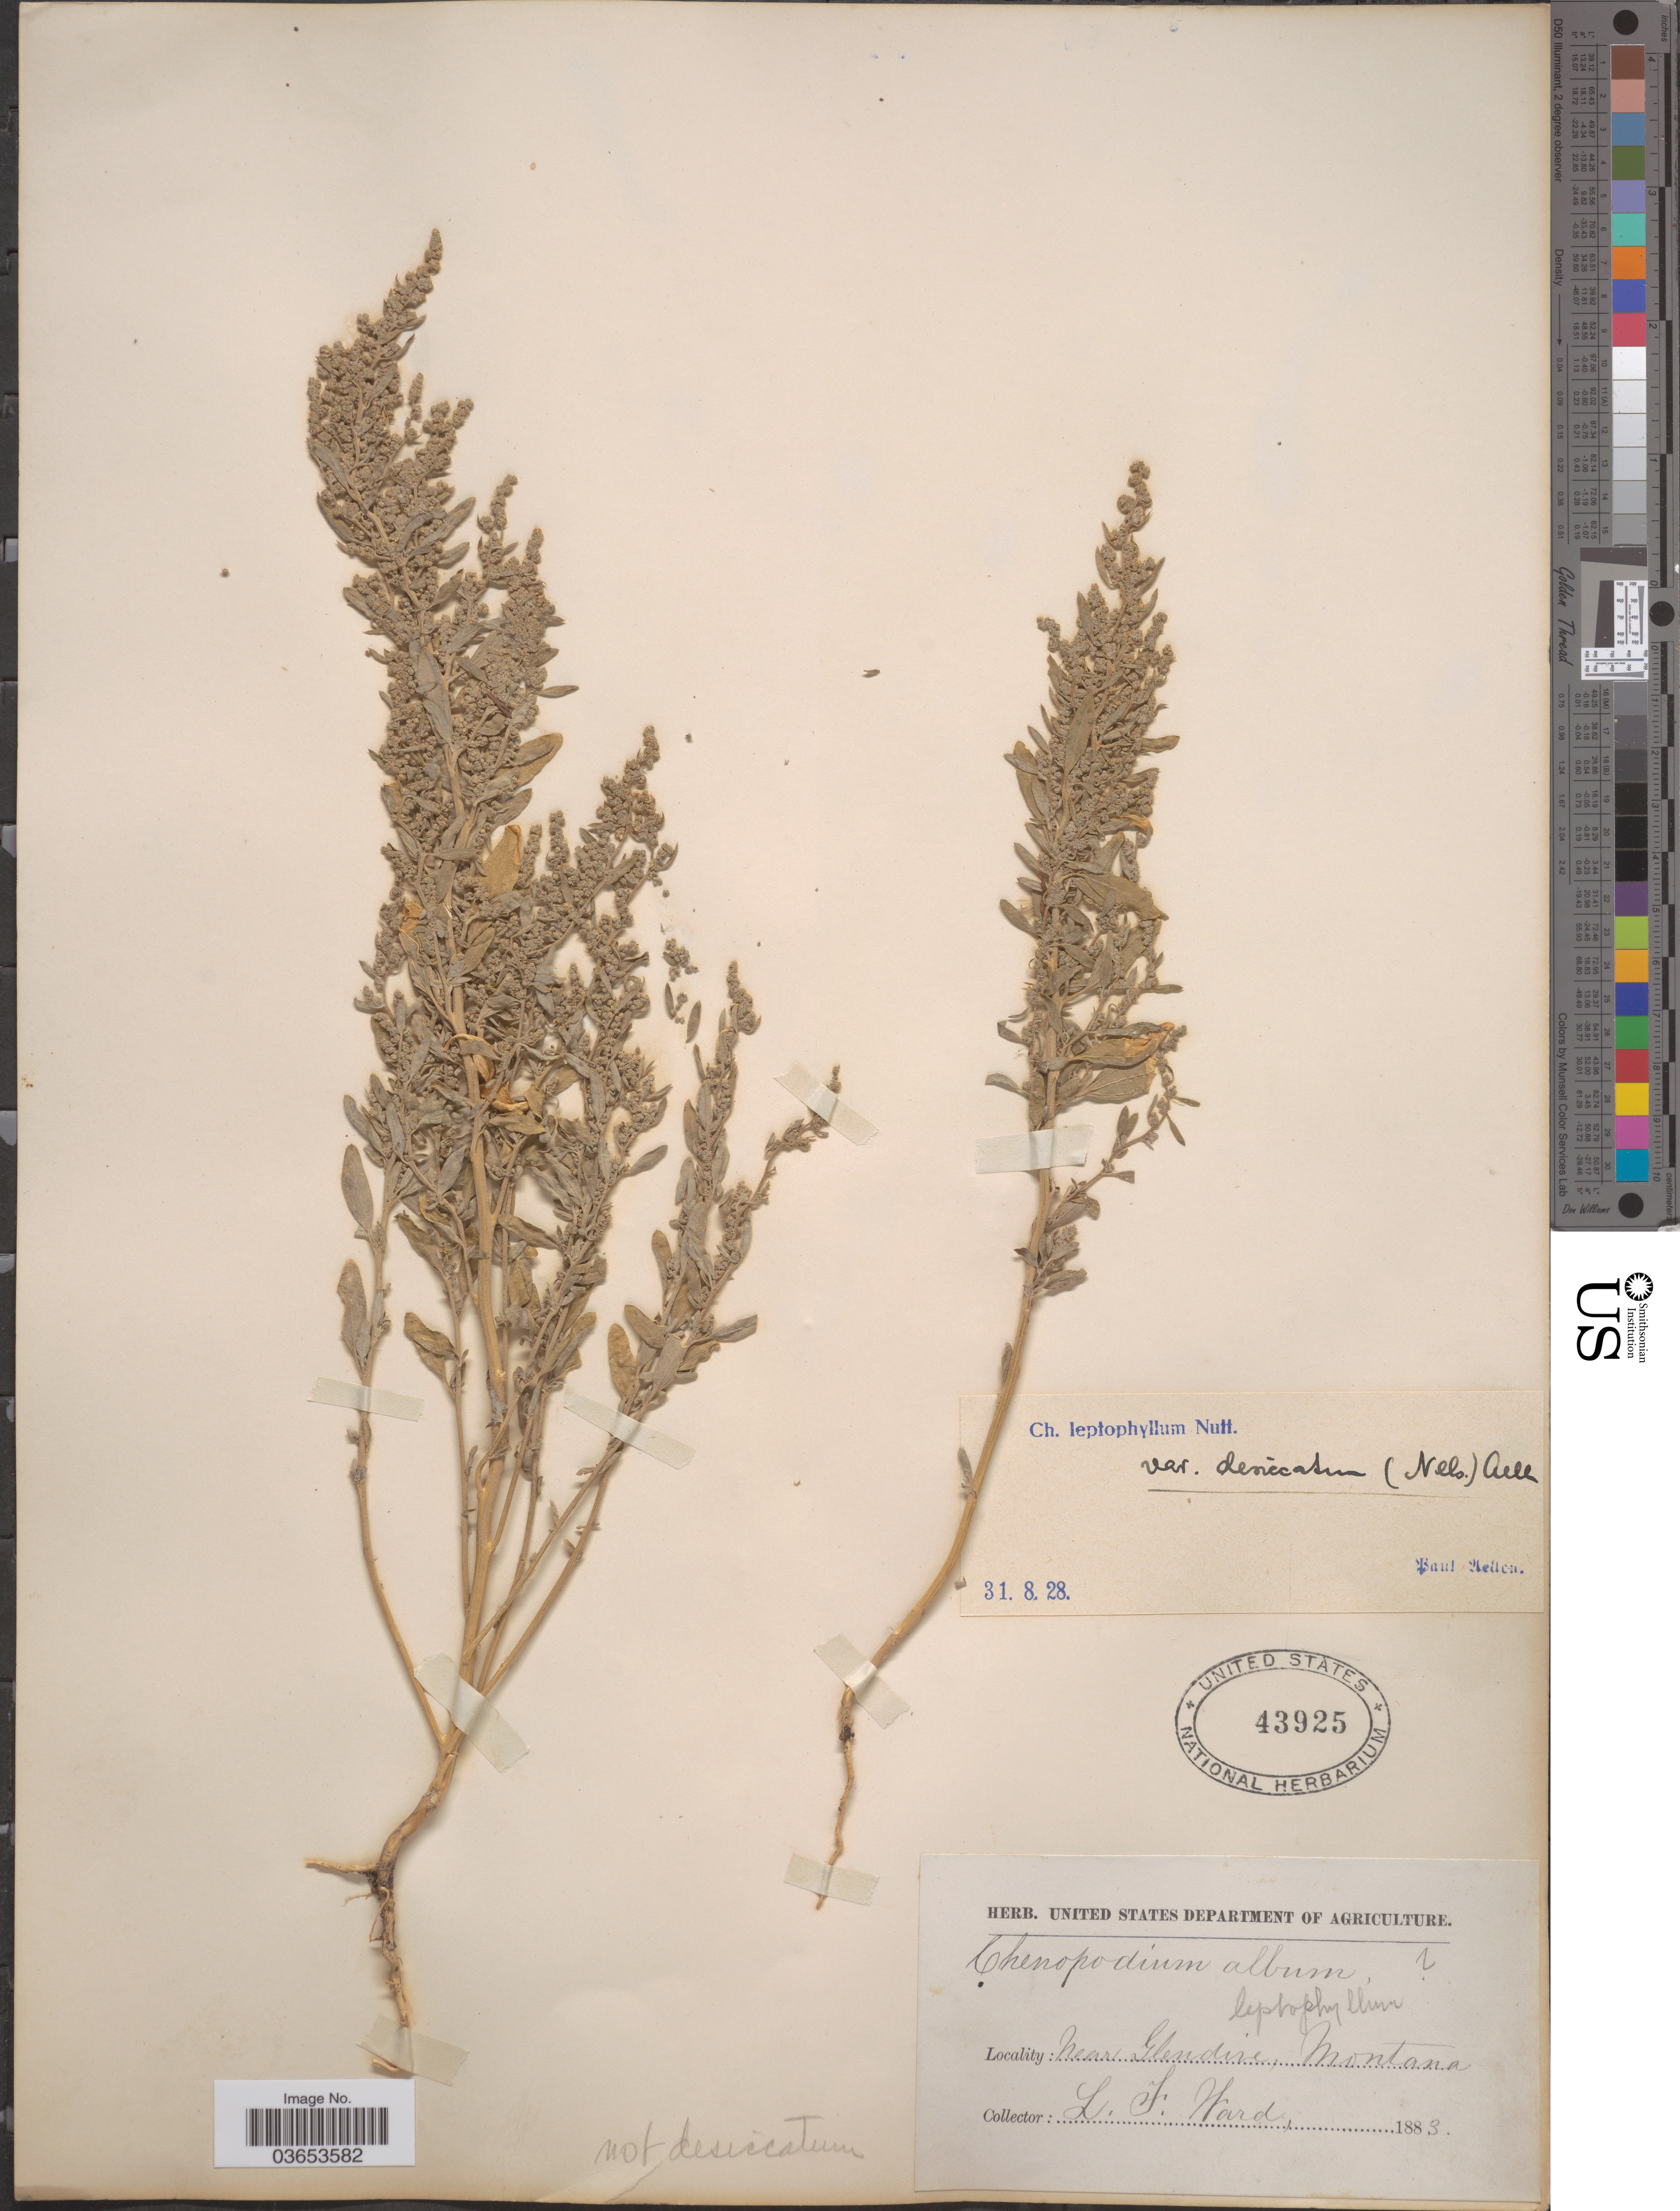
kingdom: Plantae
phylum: Tracheophyta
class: Magnoliopsida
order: Caryophyllales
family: Amaranthaceae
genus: Chenopodium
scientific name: Chenopodium leptophyllum var. desiccatum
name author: (A. Nelson) Aellen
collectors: L. Ward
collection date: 1883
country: United States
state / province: Montana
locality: Near Glendive.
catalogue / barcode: US 43925